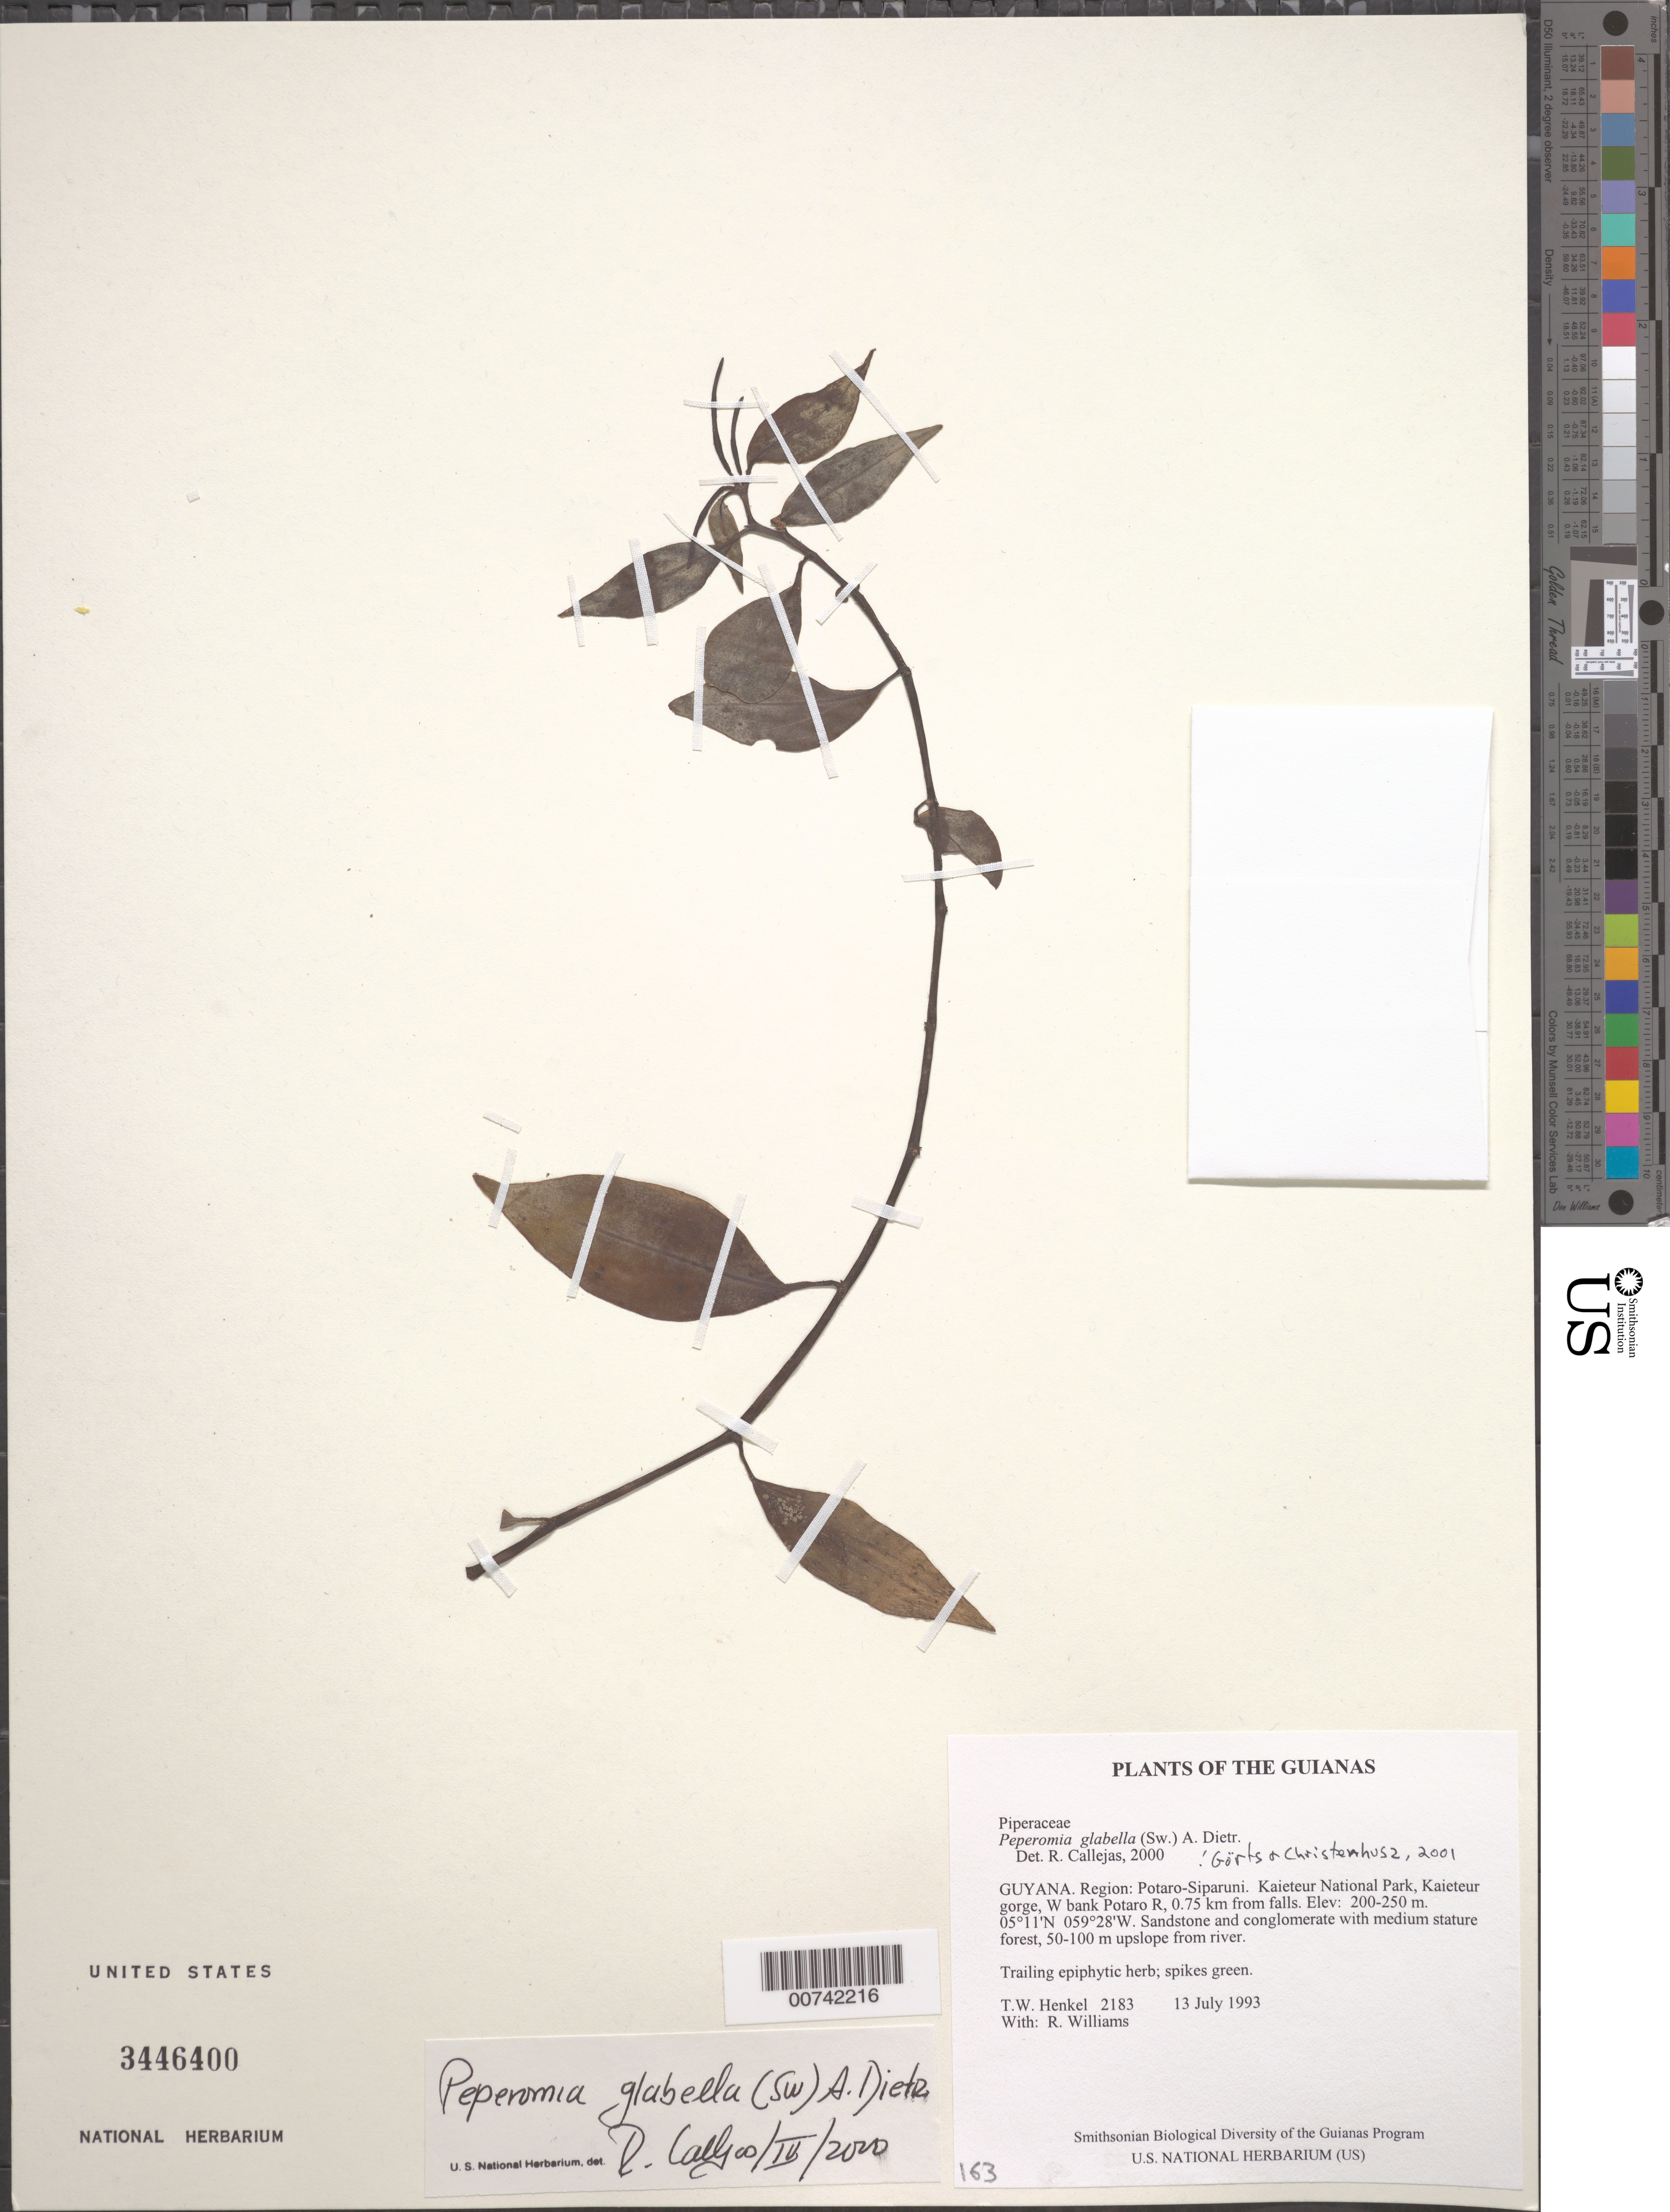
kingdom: Plantae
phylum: Tracheophyta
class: Magnoliopsida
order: Piperales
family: Piperaceae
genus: Peperomia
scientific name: Peperomia glabella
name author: (Sw.) A. Dietr.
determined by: Görts-van Rijn, A. R.; Christenhusz, M. J.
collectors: T. Henkel & R. Williams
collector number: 2183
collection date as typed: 13 July 1993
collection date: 1993-07-13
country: Guyana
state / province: Potaro-Siparuni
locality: Kaieteur National Park, Kaieteur gorge, W bank Potaro R, 0.75 km from falls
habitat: Sandstone and conglomerate with medium stature forest, 50-100 m upslope from river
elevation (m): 200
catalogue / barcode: US 3446400